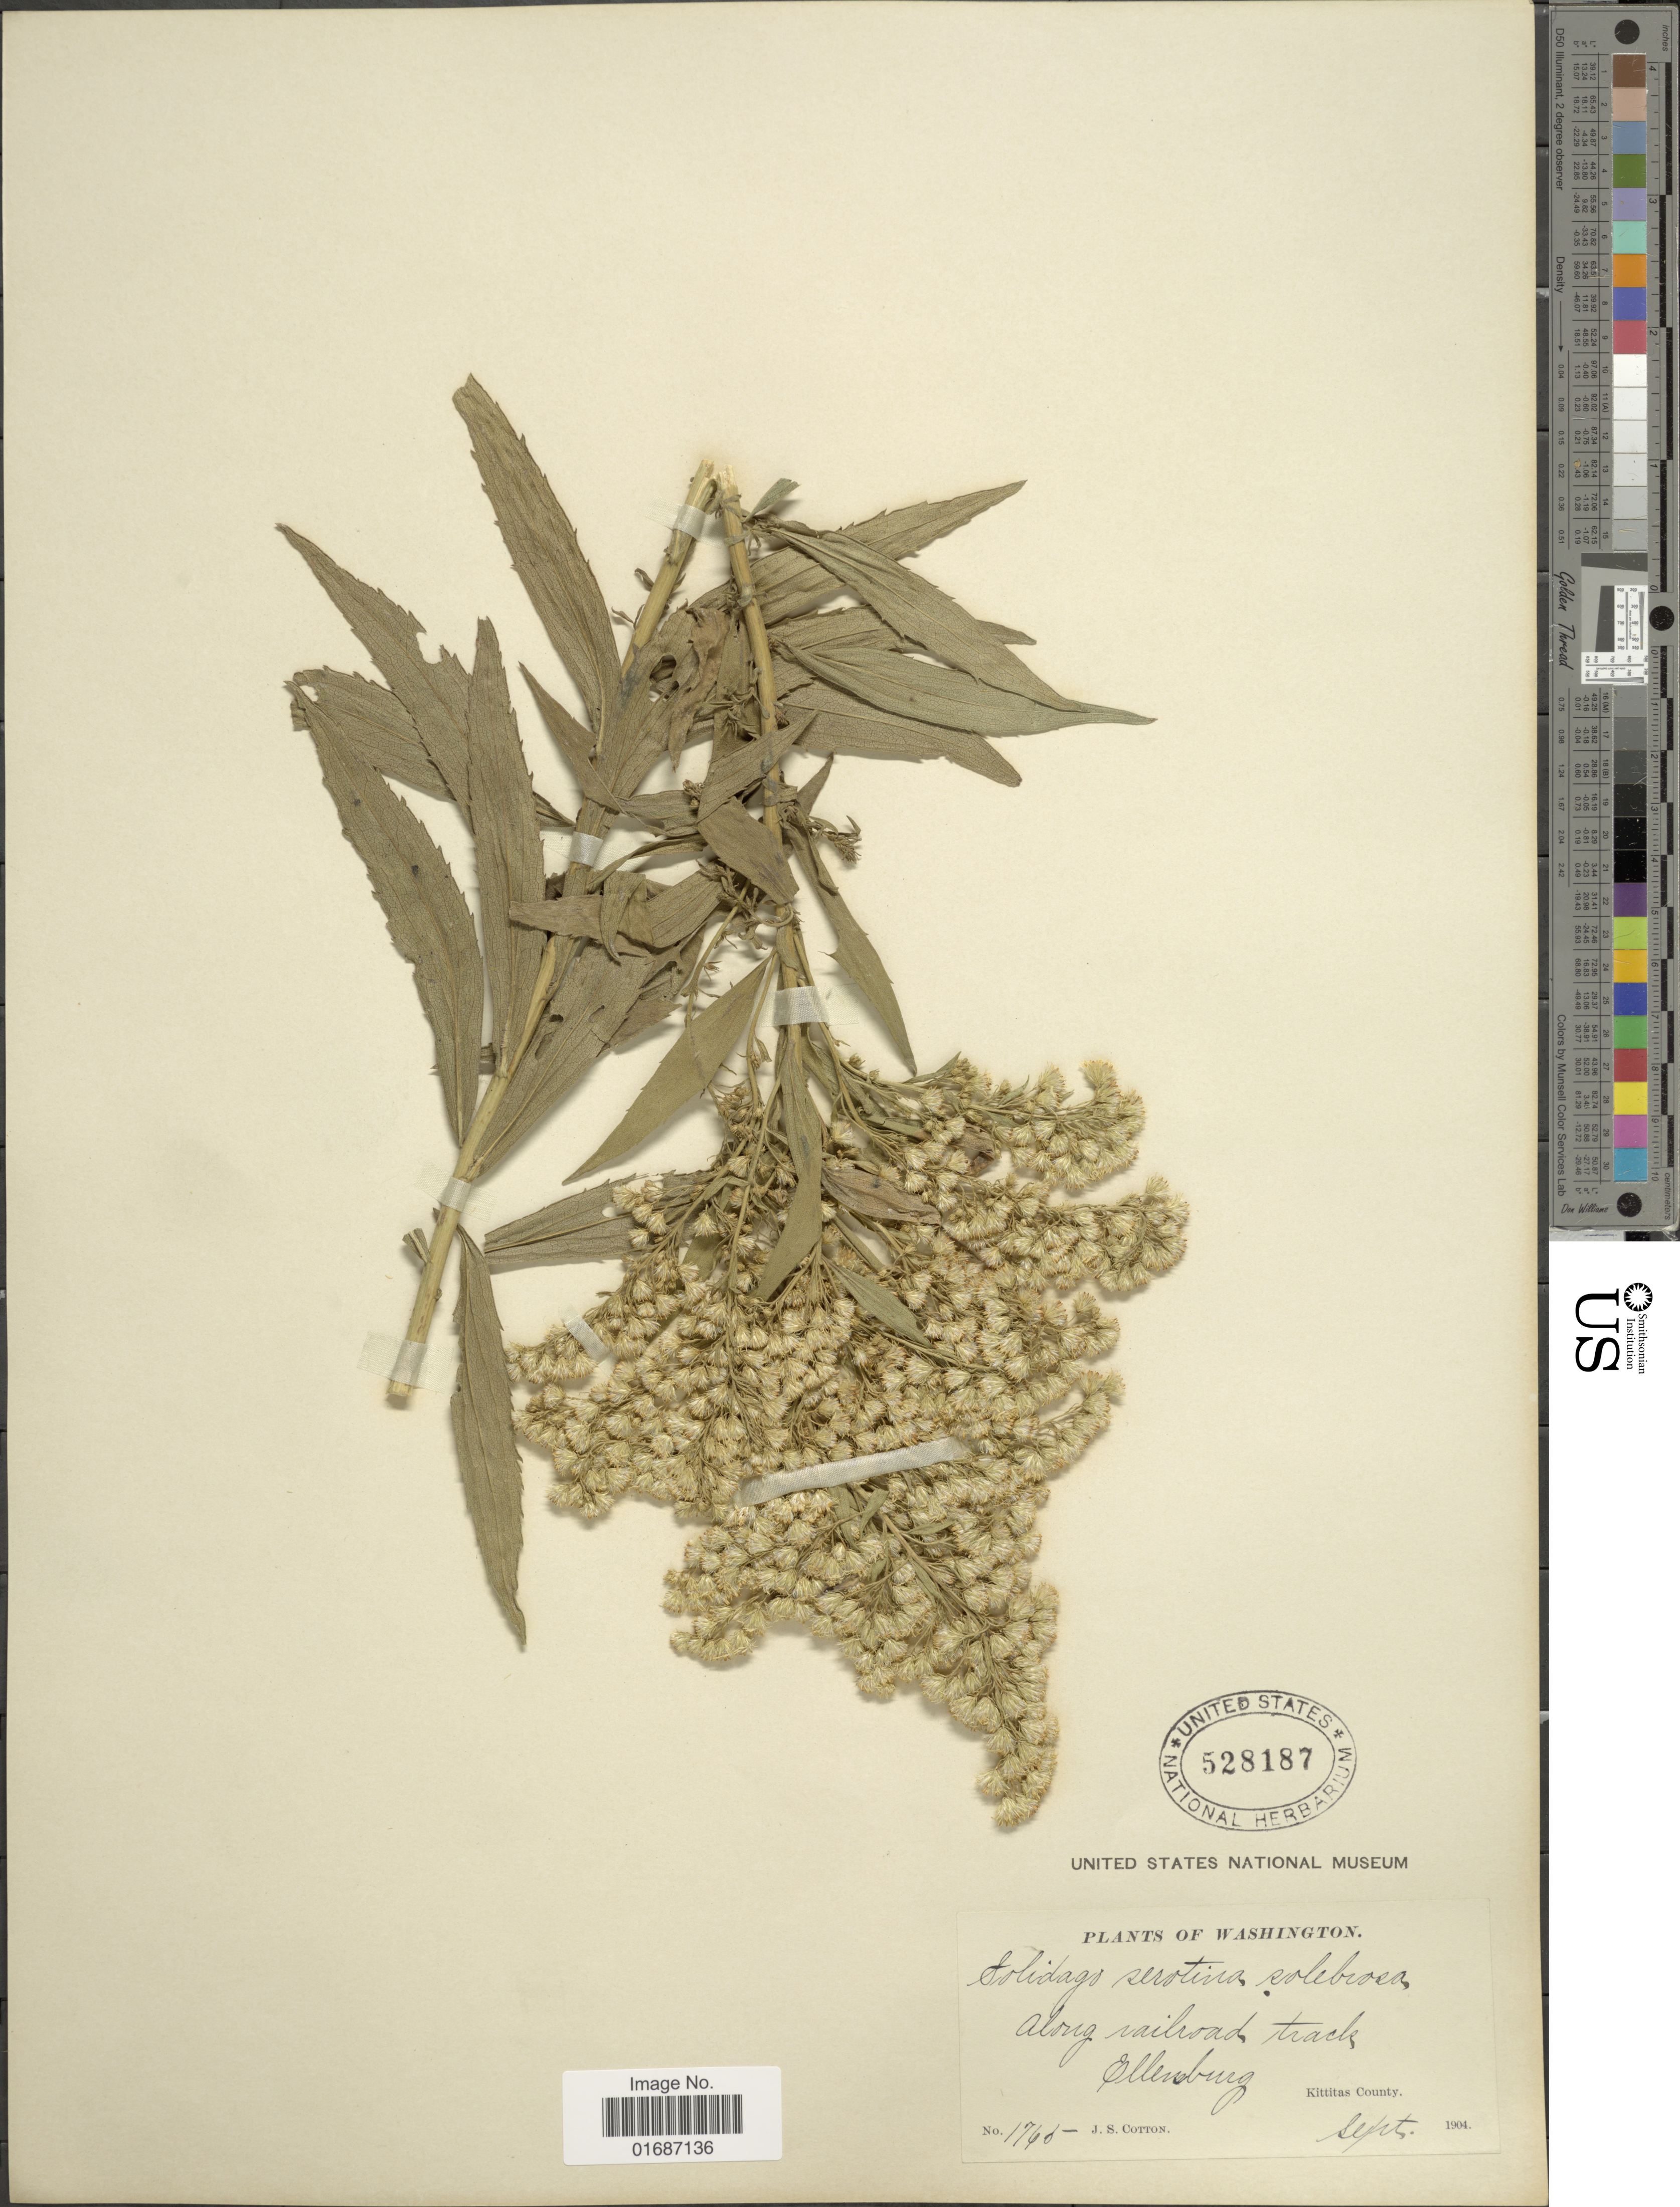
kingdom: Plantae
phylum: Tracheophyta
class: Magnoliopsida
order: Asterales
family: Asteraceae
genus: Solidago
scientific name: Solidago gigantea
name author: Aiton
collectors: J. S. Cotton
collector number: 1760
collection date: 1904-09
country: United States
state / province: Washington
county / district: Kittitas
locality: Along railroad track, Ellensburg, Kittitas County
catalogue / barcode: US 528187